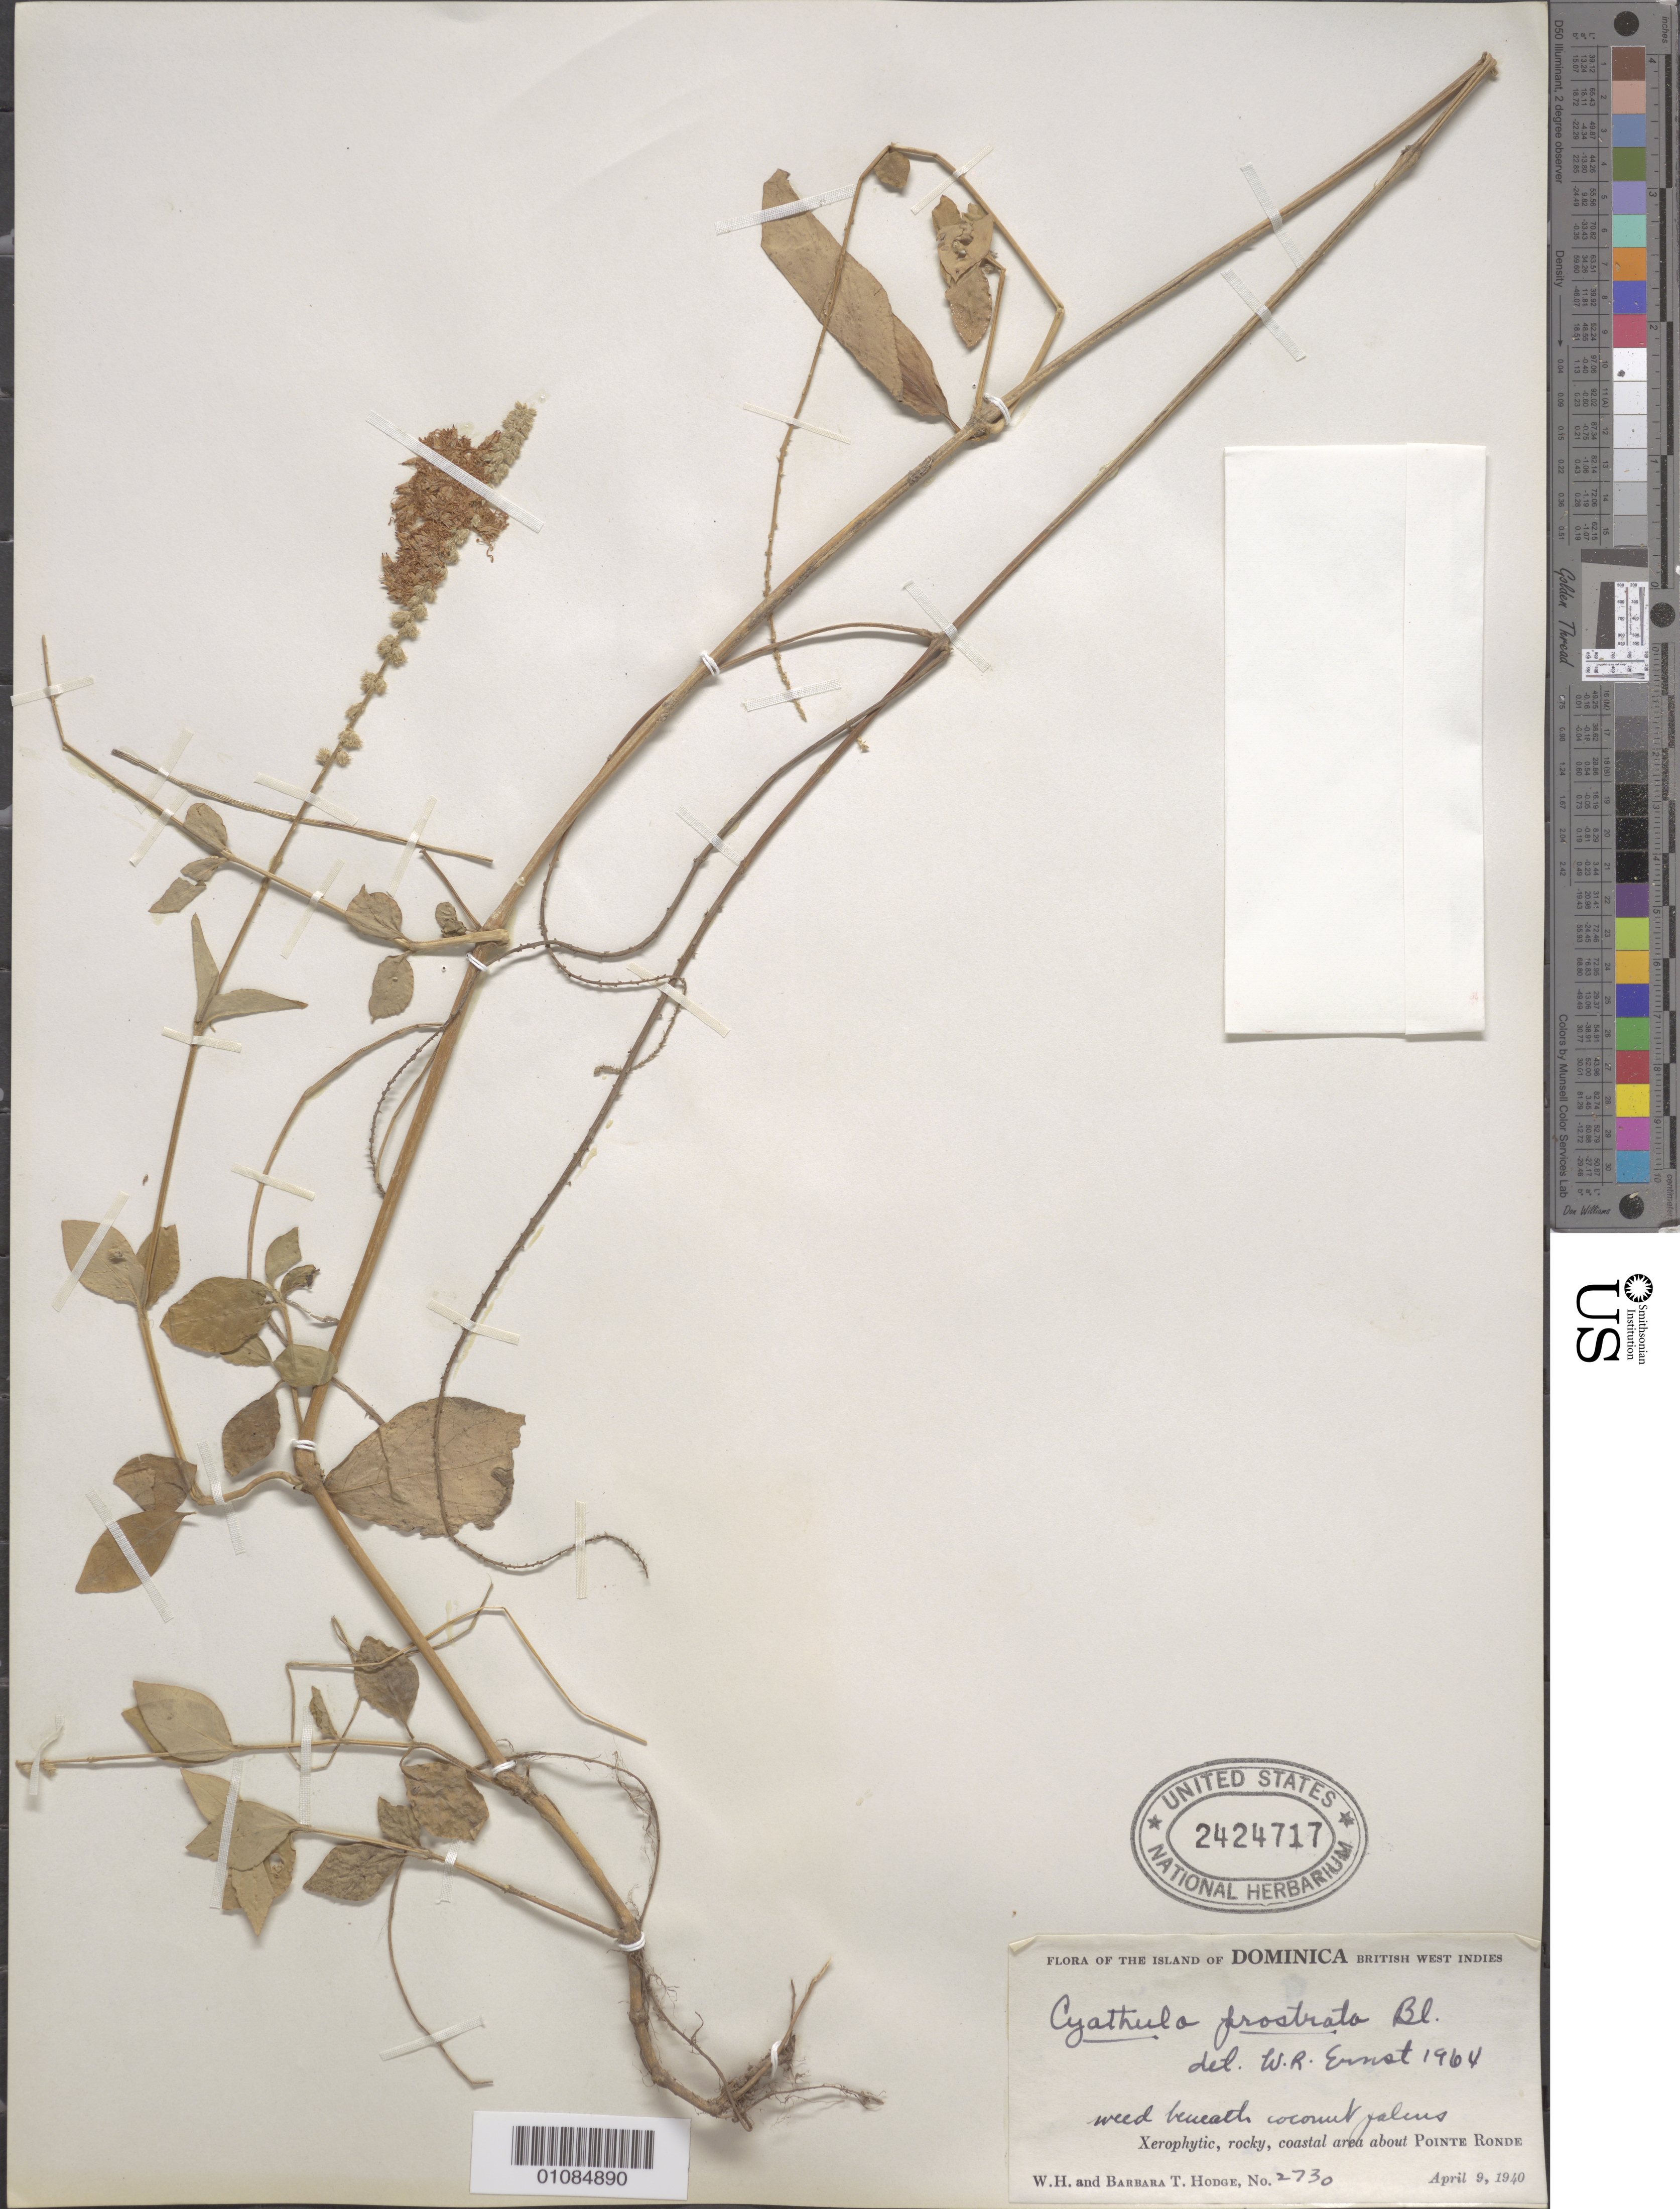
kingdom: Plantae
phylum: Tracheophyta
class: Magnoliopsida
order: Caryophyllales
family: Amaranthaceae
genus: Cyathula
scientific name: Cyathula prostrata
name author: (L.) Blume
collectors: B. Hodge & W. Hodge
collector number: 2730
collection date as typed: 09 Apr 1940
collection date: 1940-04-09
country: Dominica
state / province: St. John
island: Dominica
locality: About Pointe Ronde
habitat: Xerophytic, rocky, coastal area. Weed beneath coconut palms.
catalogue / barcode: US 2424717